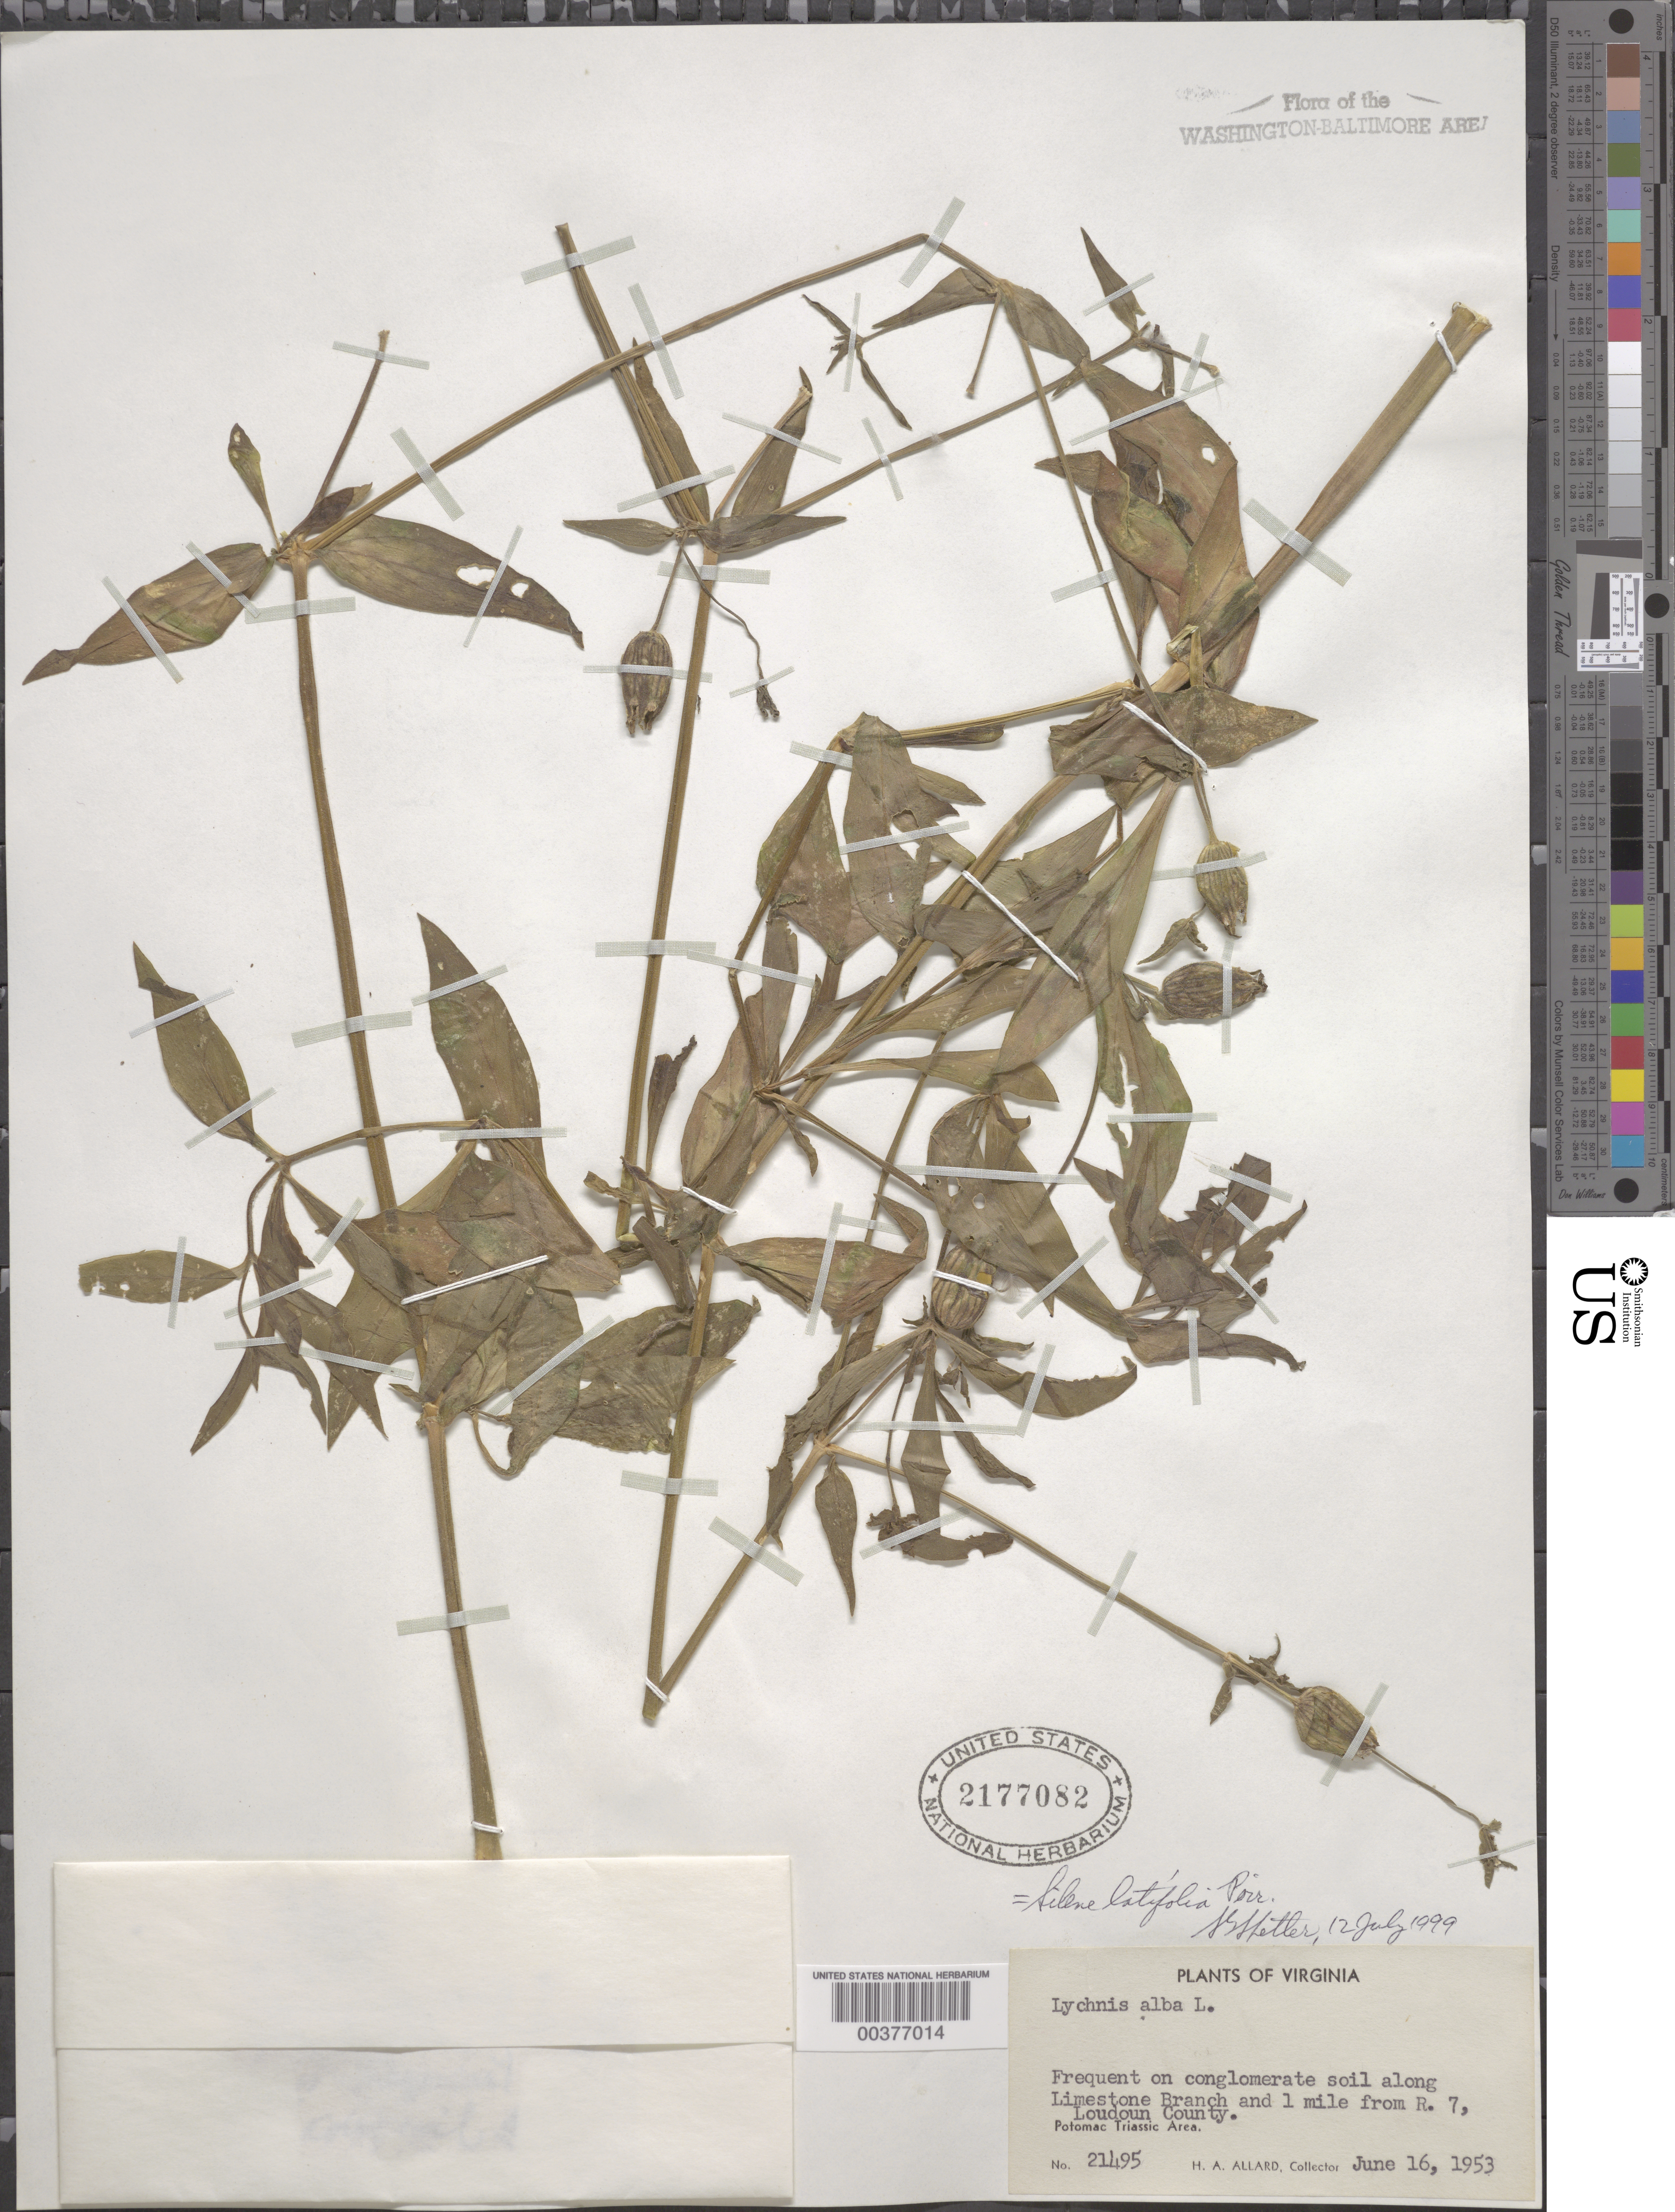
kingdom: Plantae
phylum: Tracheophyta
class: Magnoliopsida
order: Caryophyllales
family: Caryophyllaceae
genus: Silene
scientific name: Silene latifolia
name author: Poir.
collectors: H. A. Allard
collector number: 21495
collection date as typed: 16 Jun 1953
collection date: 1953-06-16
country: United States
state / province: Virginia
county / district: Loudoun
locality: Limestone Branch near Route 7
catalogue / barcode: US 2177082